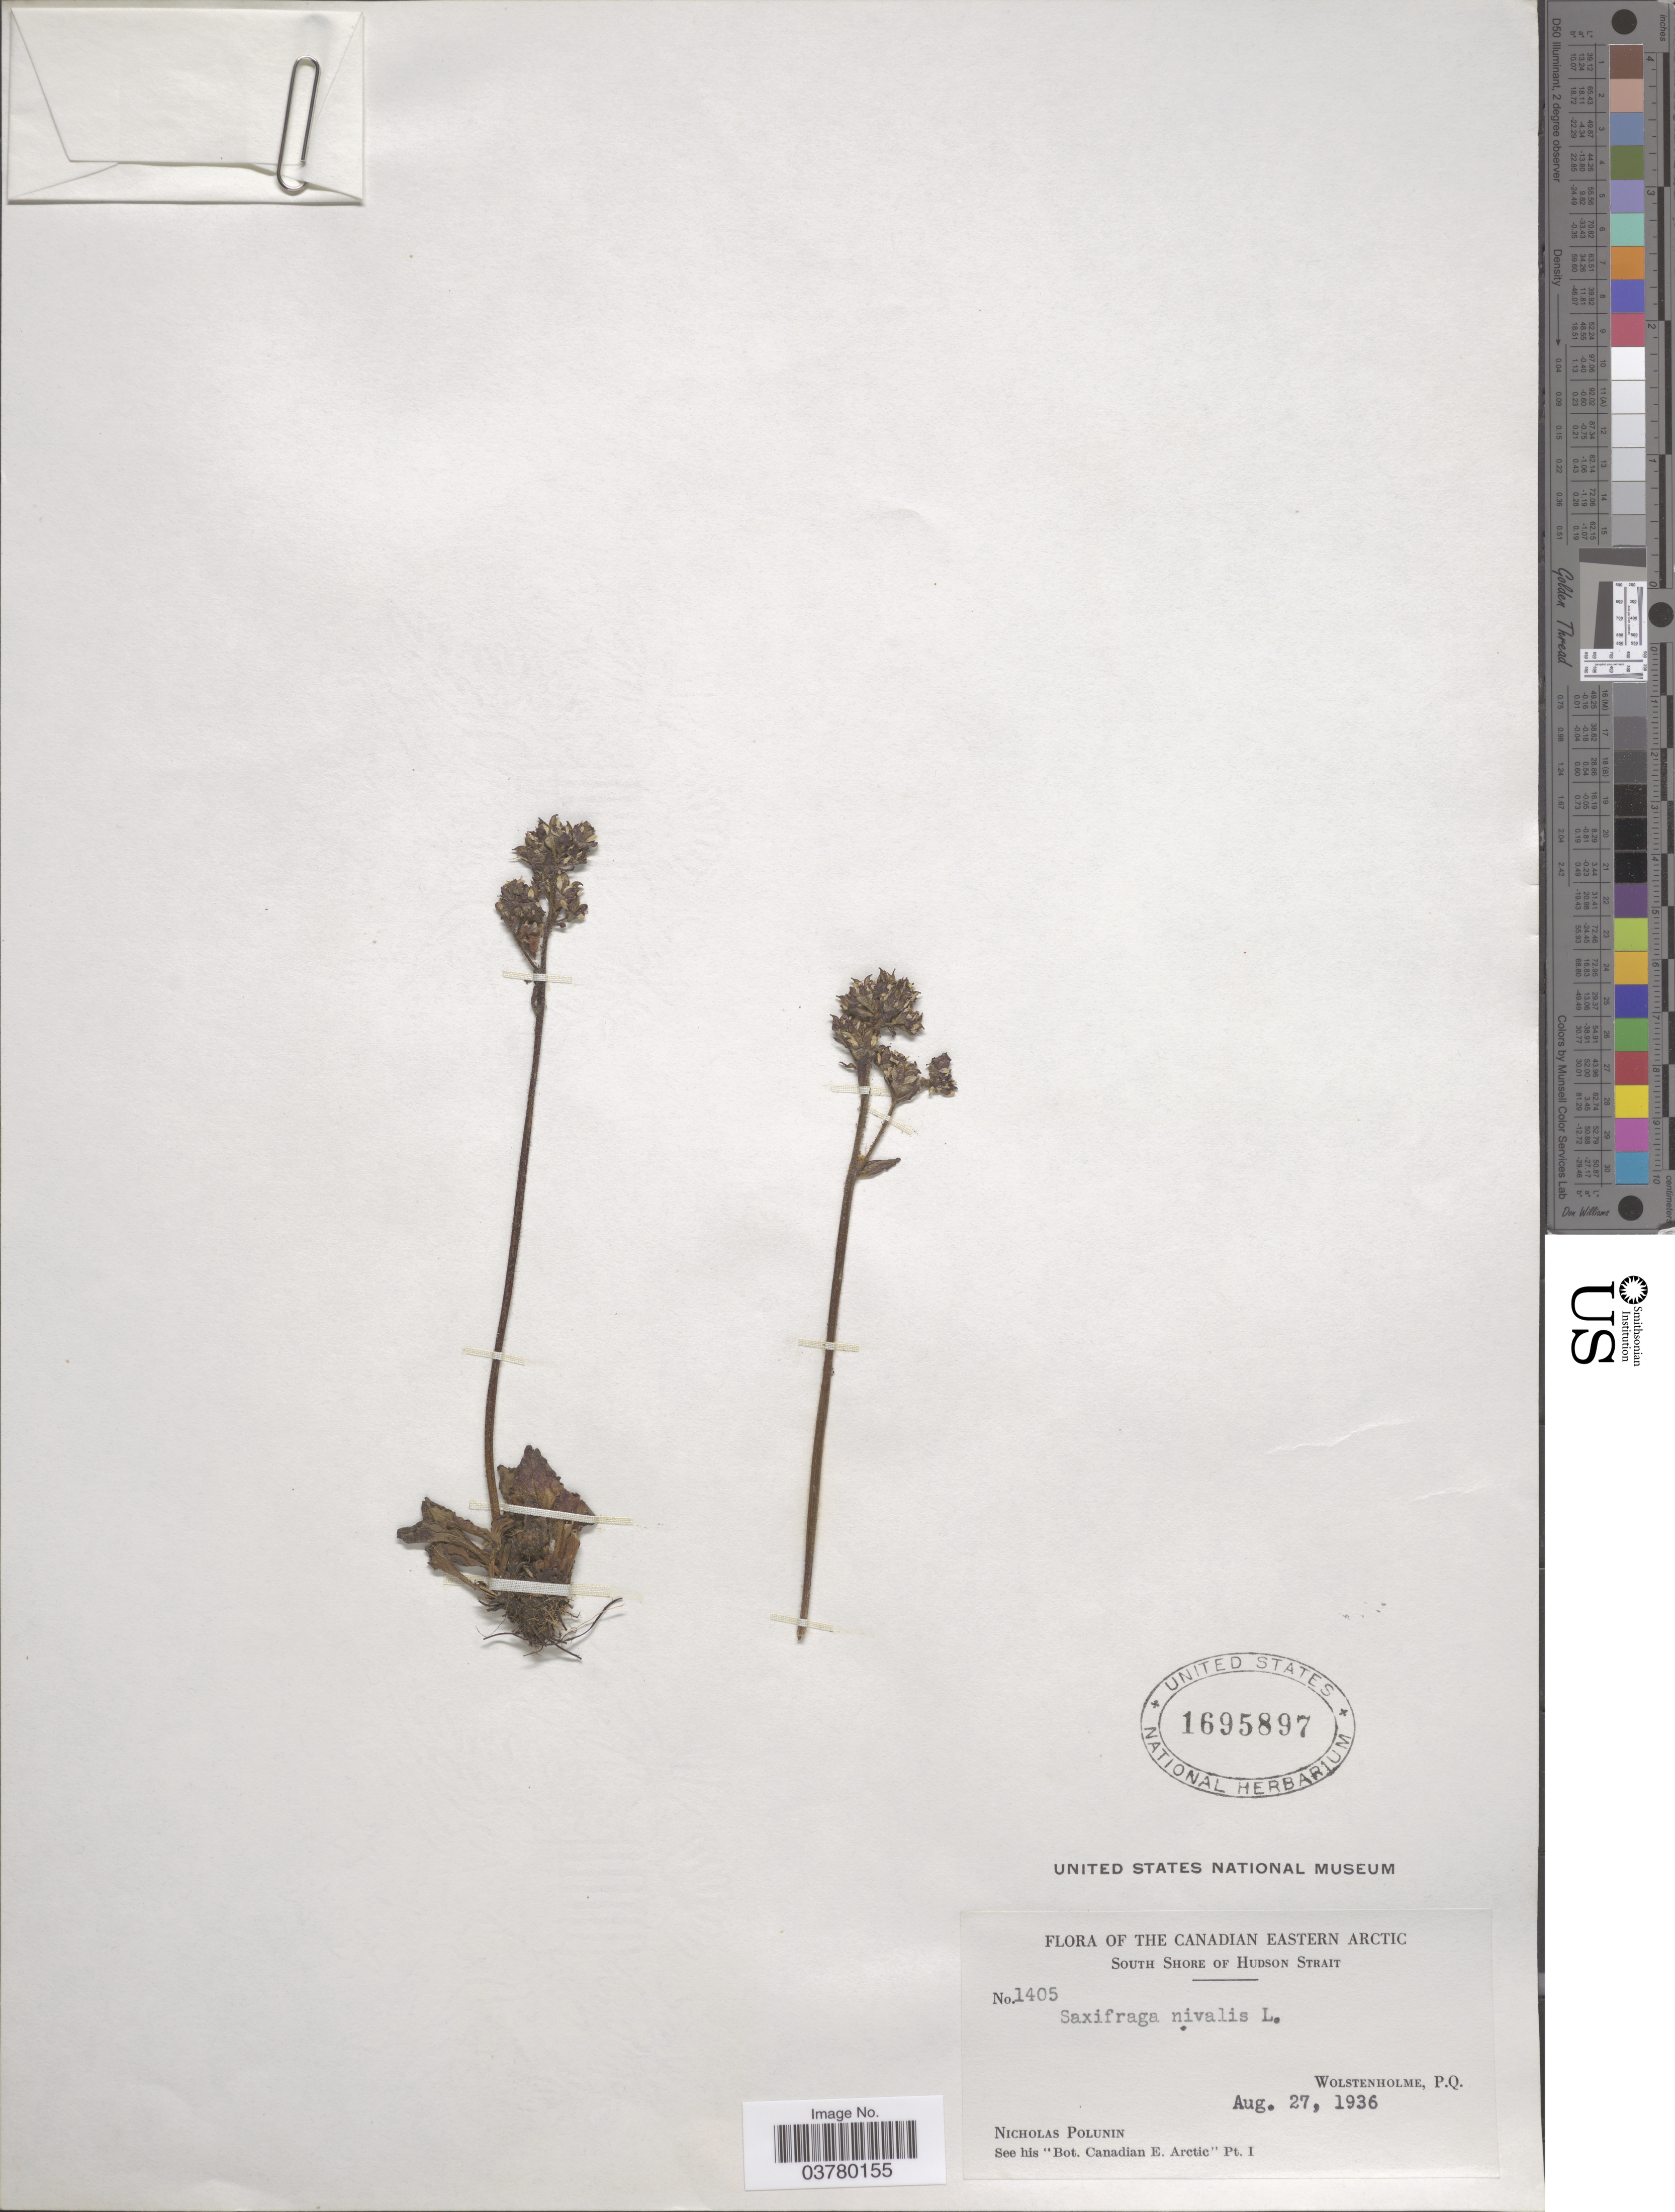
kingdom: Plantae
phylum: Tracheophyta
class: Magnoliopsida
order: Saxifragales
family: Saxifragaceae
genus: Micranthes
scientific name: Micranthes nivalis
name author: (L.) Small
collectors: N. V. Polunin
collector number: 1405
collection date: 1936-08-27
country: Canada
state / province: Quebec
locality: The Canadian Eastern Arctic. South Shore of Hudson Strait. Wolstenholme, P.Q.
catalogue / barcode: US 1695897